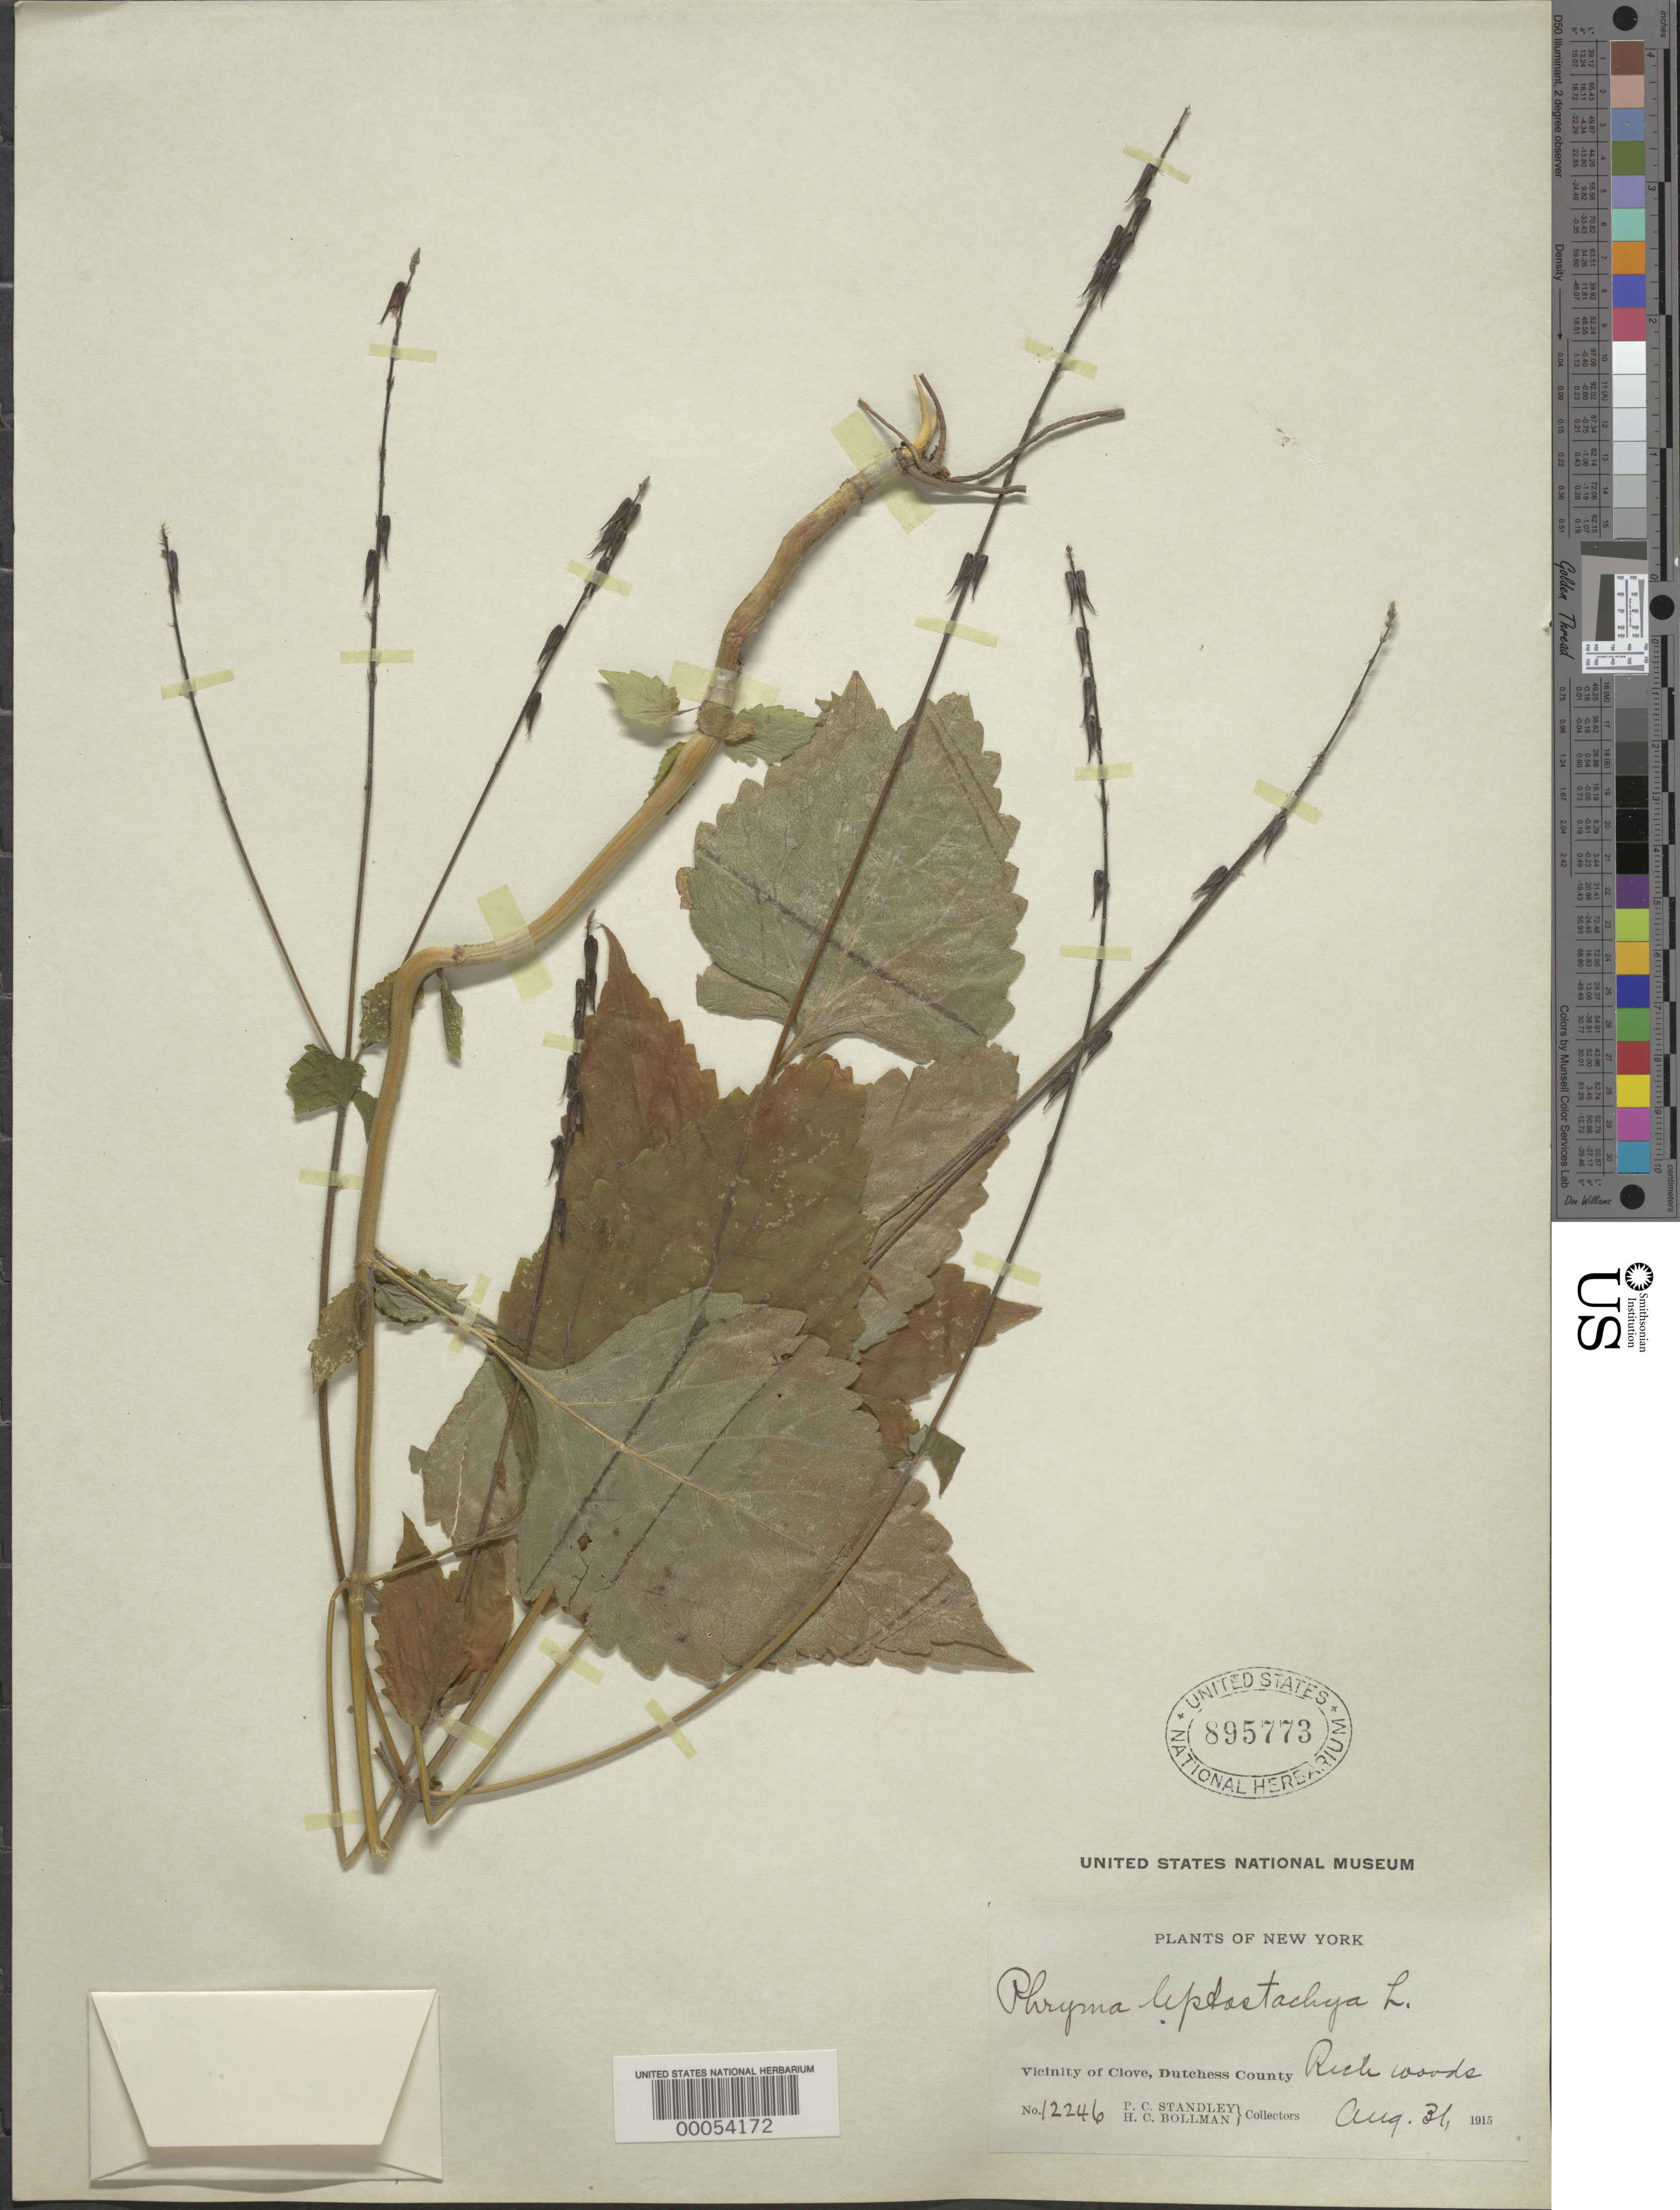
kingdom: Plantae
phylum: Tracheophyta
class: Magnoliopsida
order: Lamiales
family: Phrymaceae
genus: Phryma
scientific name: Phryma leptostachya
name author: L.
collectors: P. C. Standley & H. C. Bollman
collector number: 12246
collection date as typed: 31 Aug 1915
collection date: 1915-08-31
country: United States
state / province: New York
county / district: Dutchess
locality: Rich wooded area in the vicinity of clove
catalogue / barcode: US 895773